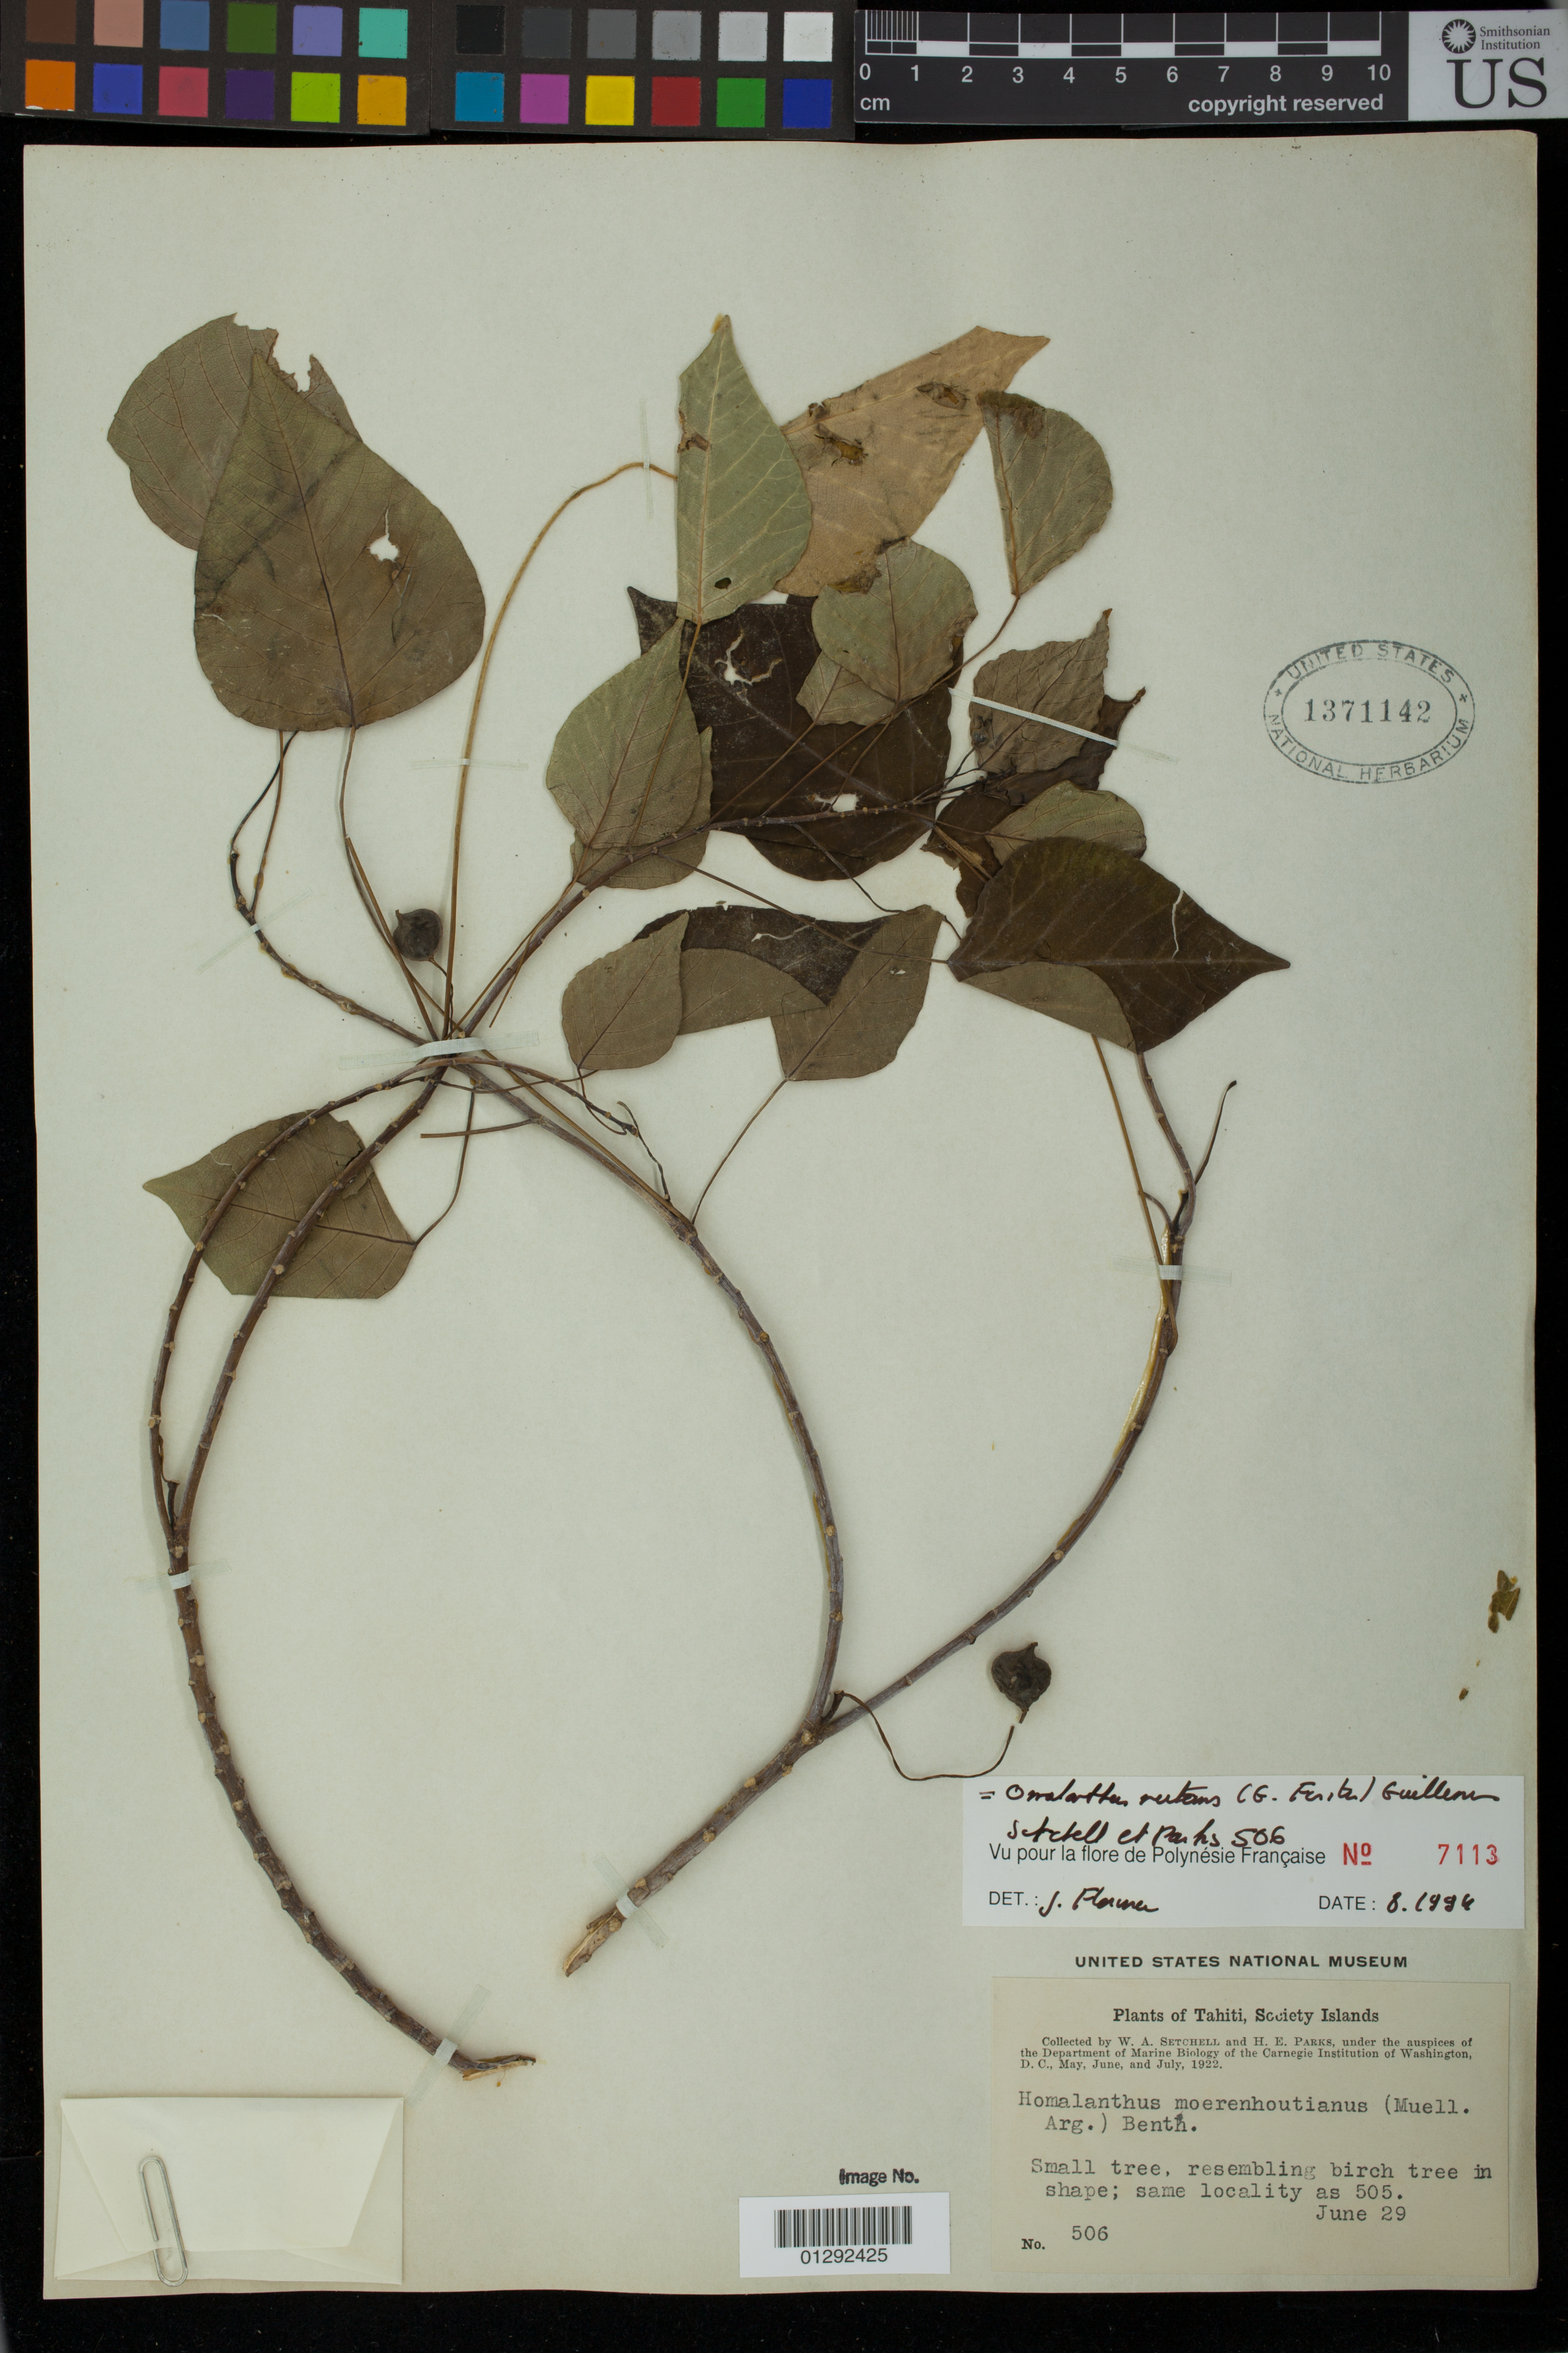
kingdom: Plantae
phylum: Tracheophyta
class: Magnoliopsida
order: Malpighiales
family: Euphorbiaceae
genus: Homalanthus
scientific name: Homalanthus nutans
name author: (G. Forst.) Guill.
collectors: W. Setchell & H. E. Parks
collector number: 506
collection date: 1922-06-29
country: French Polynesia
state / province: Iles du Vent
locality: same locality as 505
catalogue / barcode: US 1371142